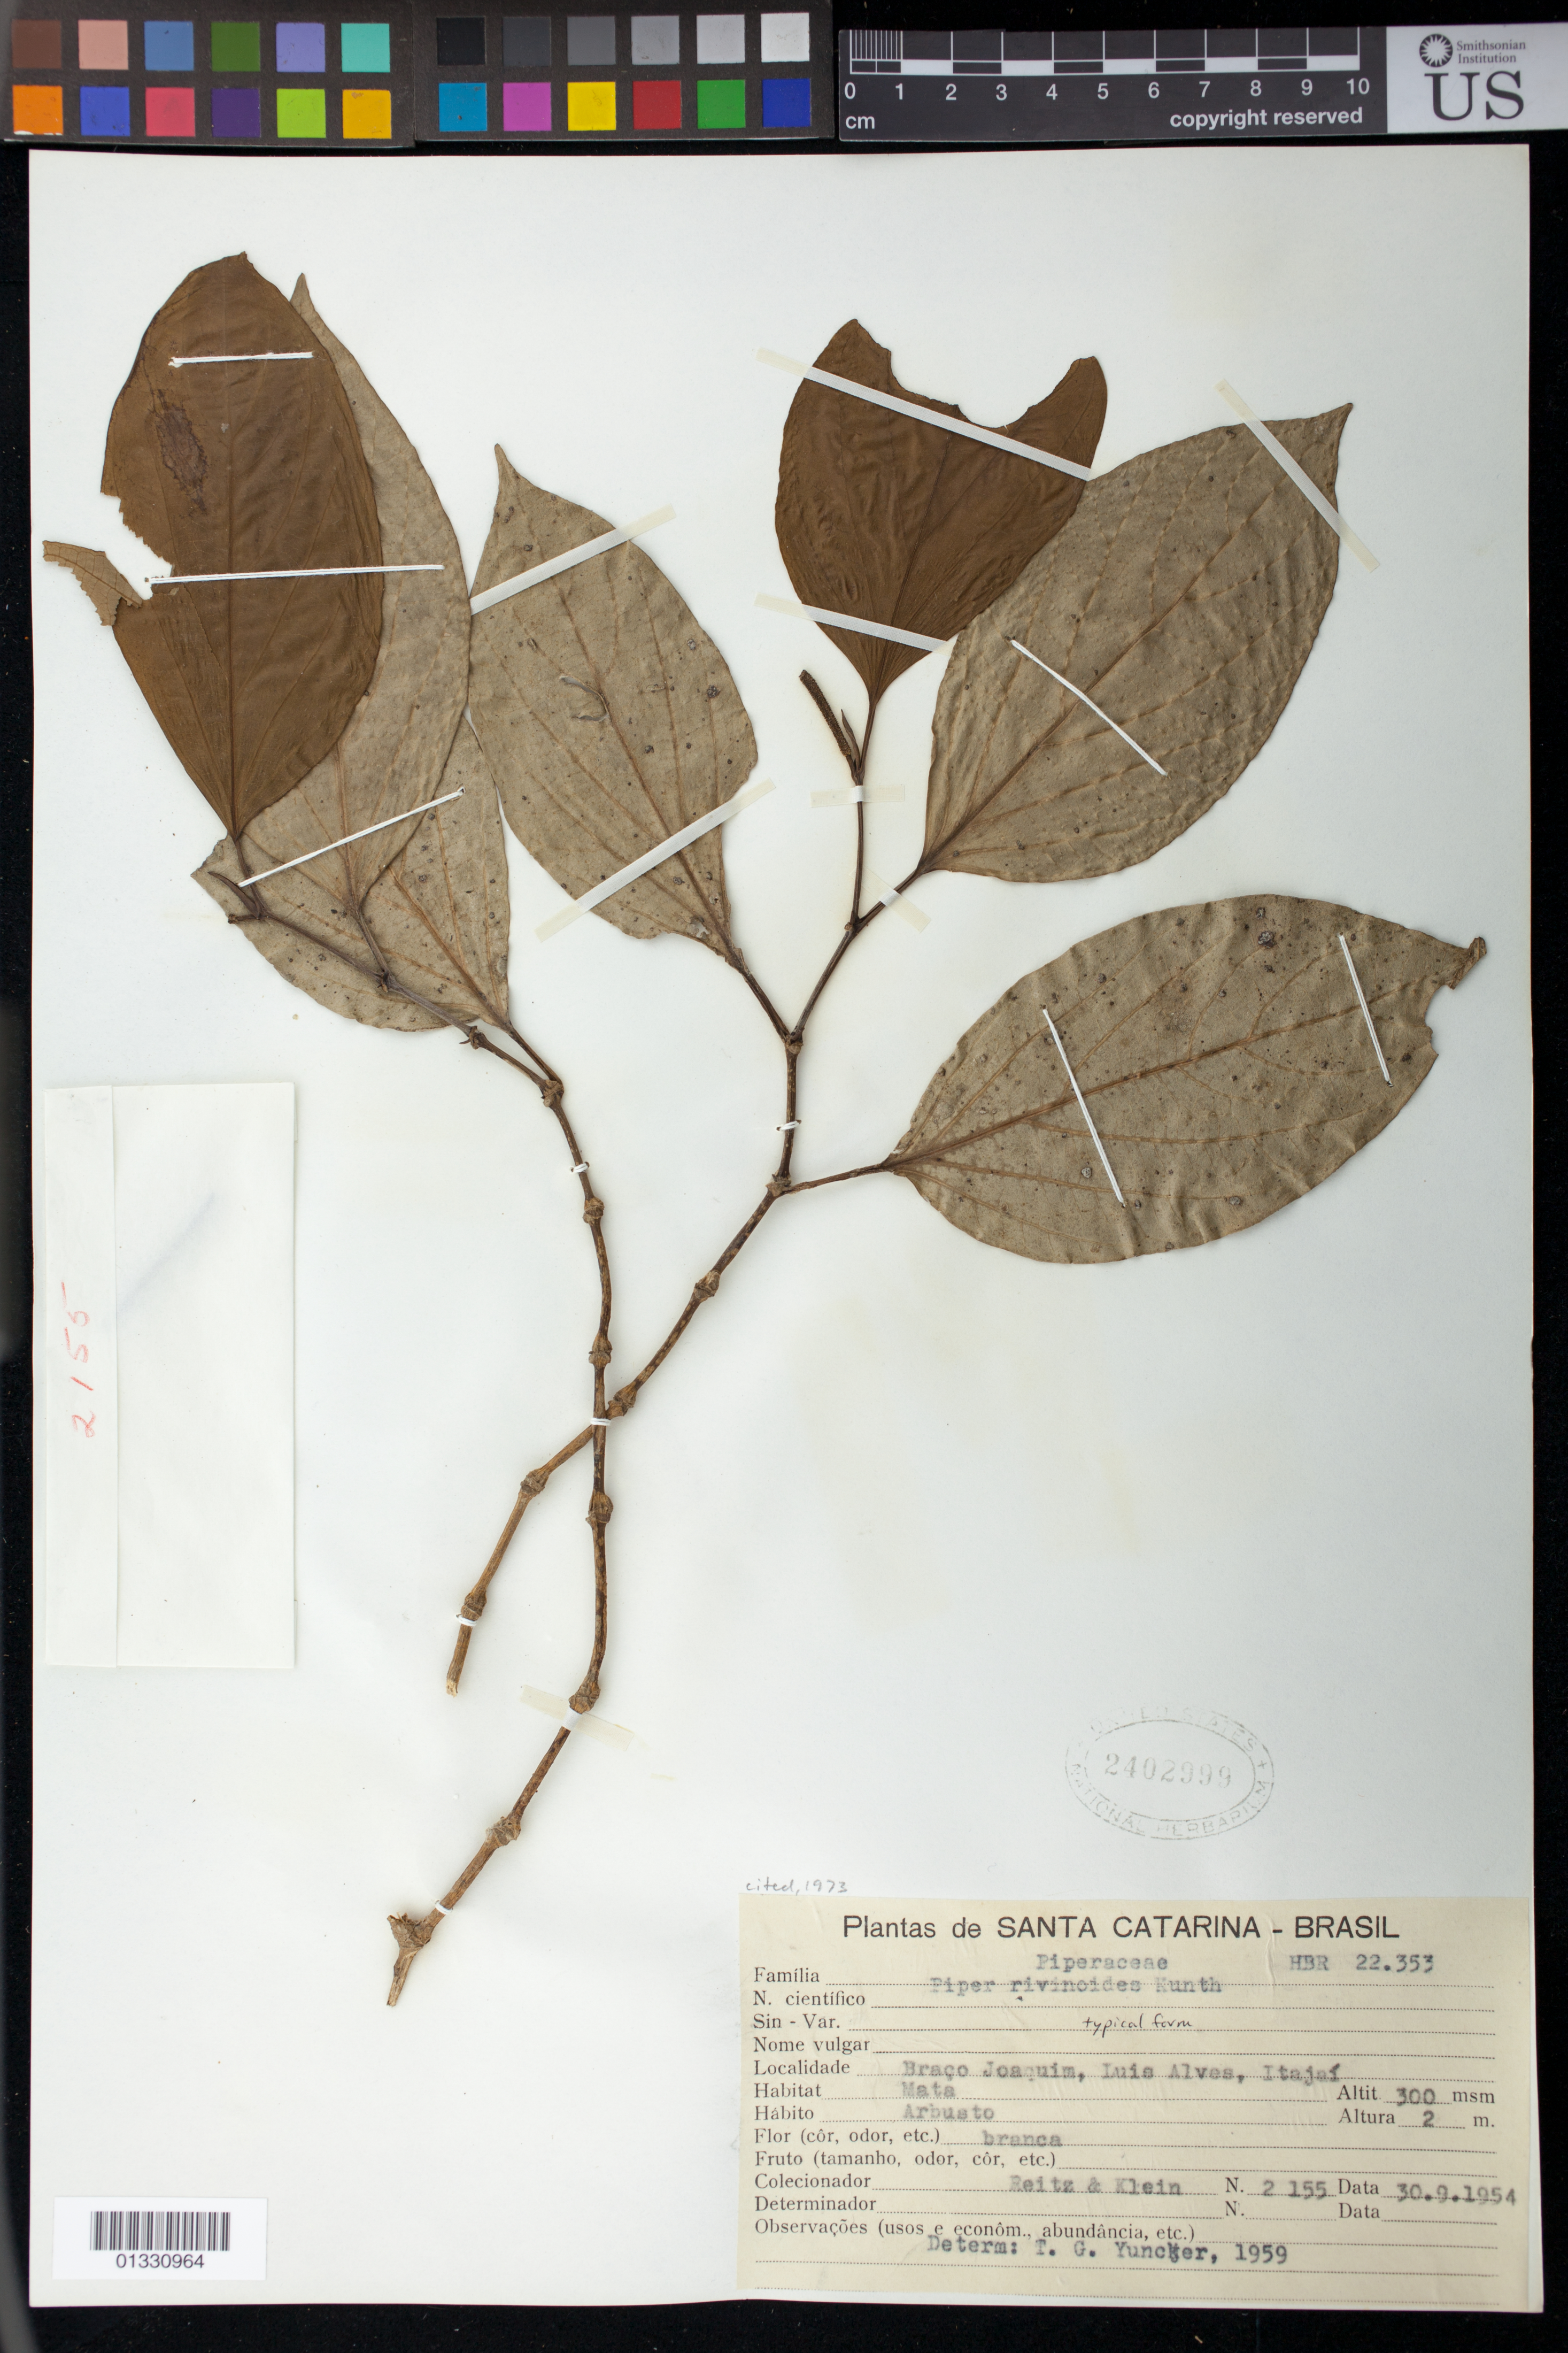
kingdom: Plantae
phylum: Tracheophyta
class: Magnoliopsida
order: Piperales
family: Piperaceae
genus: Piper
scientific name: Piper rivinoides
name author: Kunth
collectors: R. Reitz & R. M. Klein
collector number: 2155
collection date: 1954-09-30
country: Brazil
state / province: Santa Catarina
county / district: Itajaí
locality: Braço Joaquim, Luis Alves, Itajaí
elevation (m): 300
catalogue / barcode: US 2402999